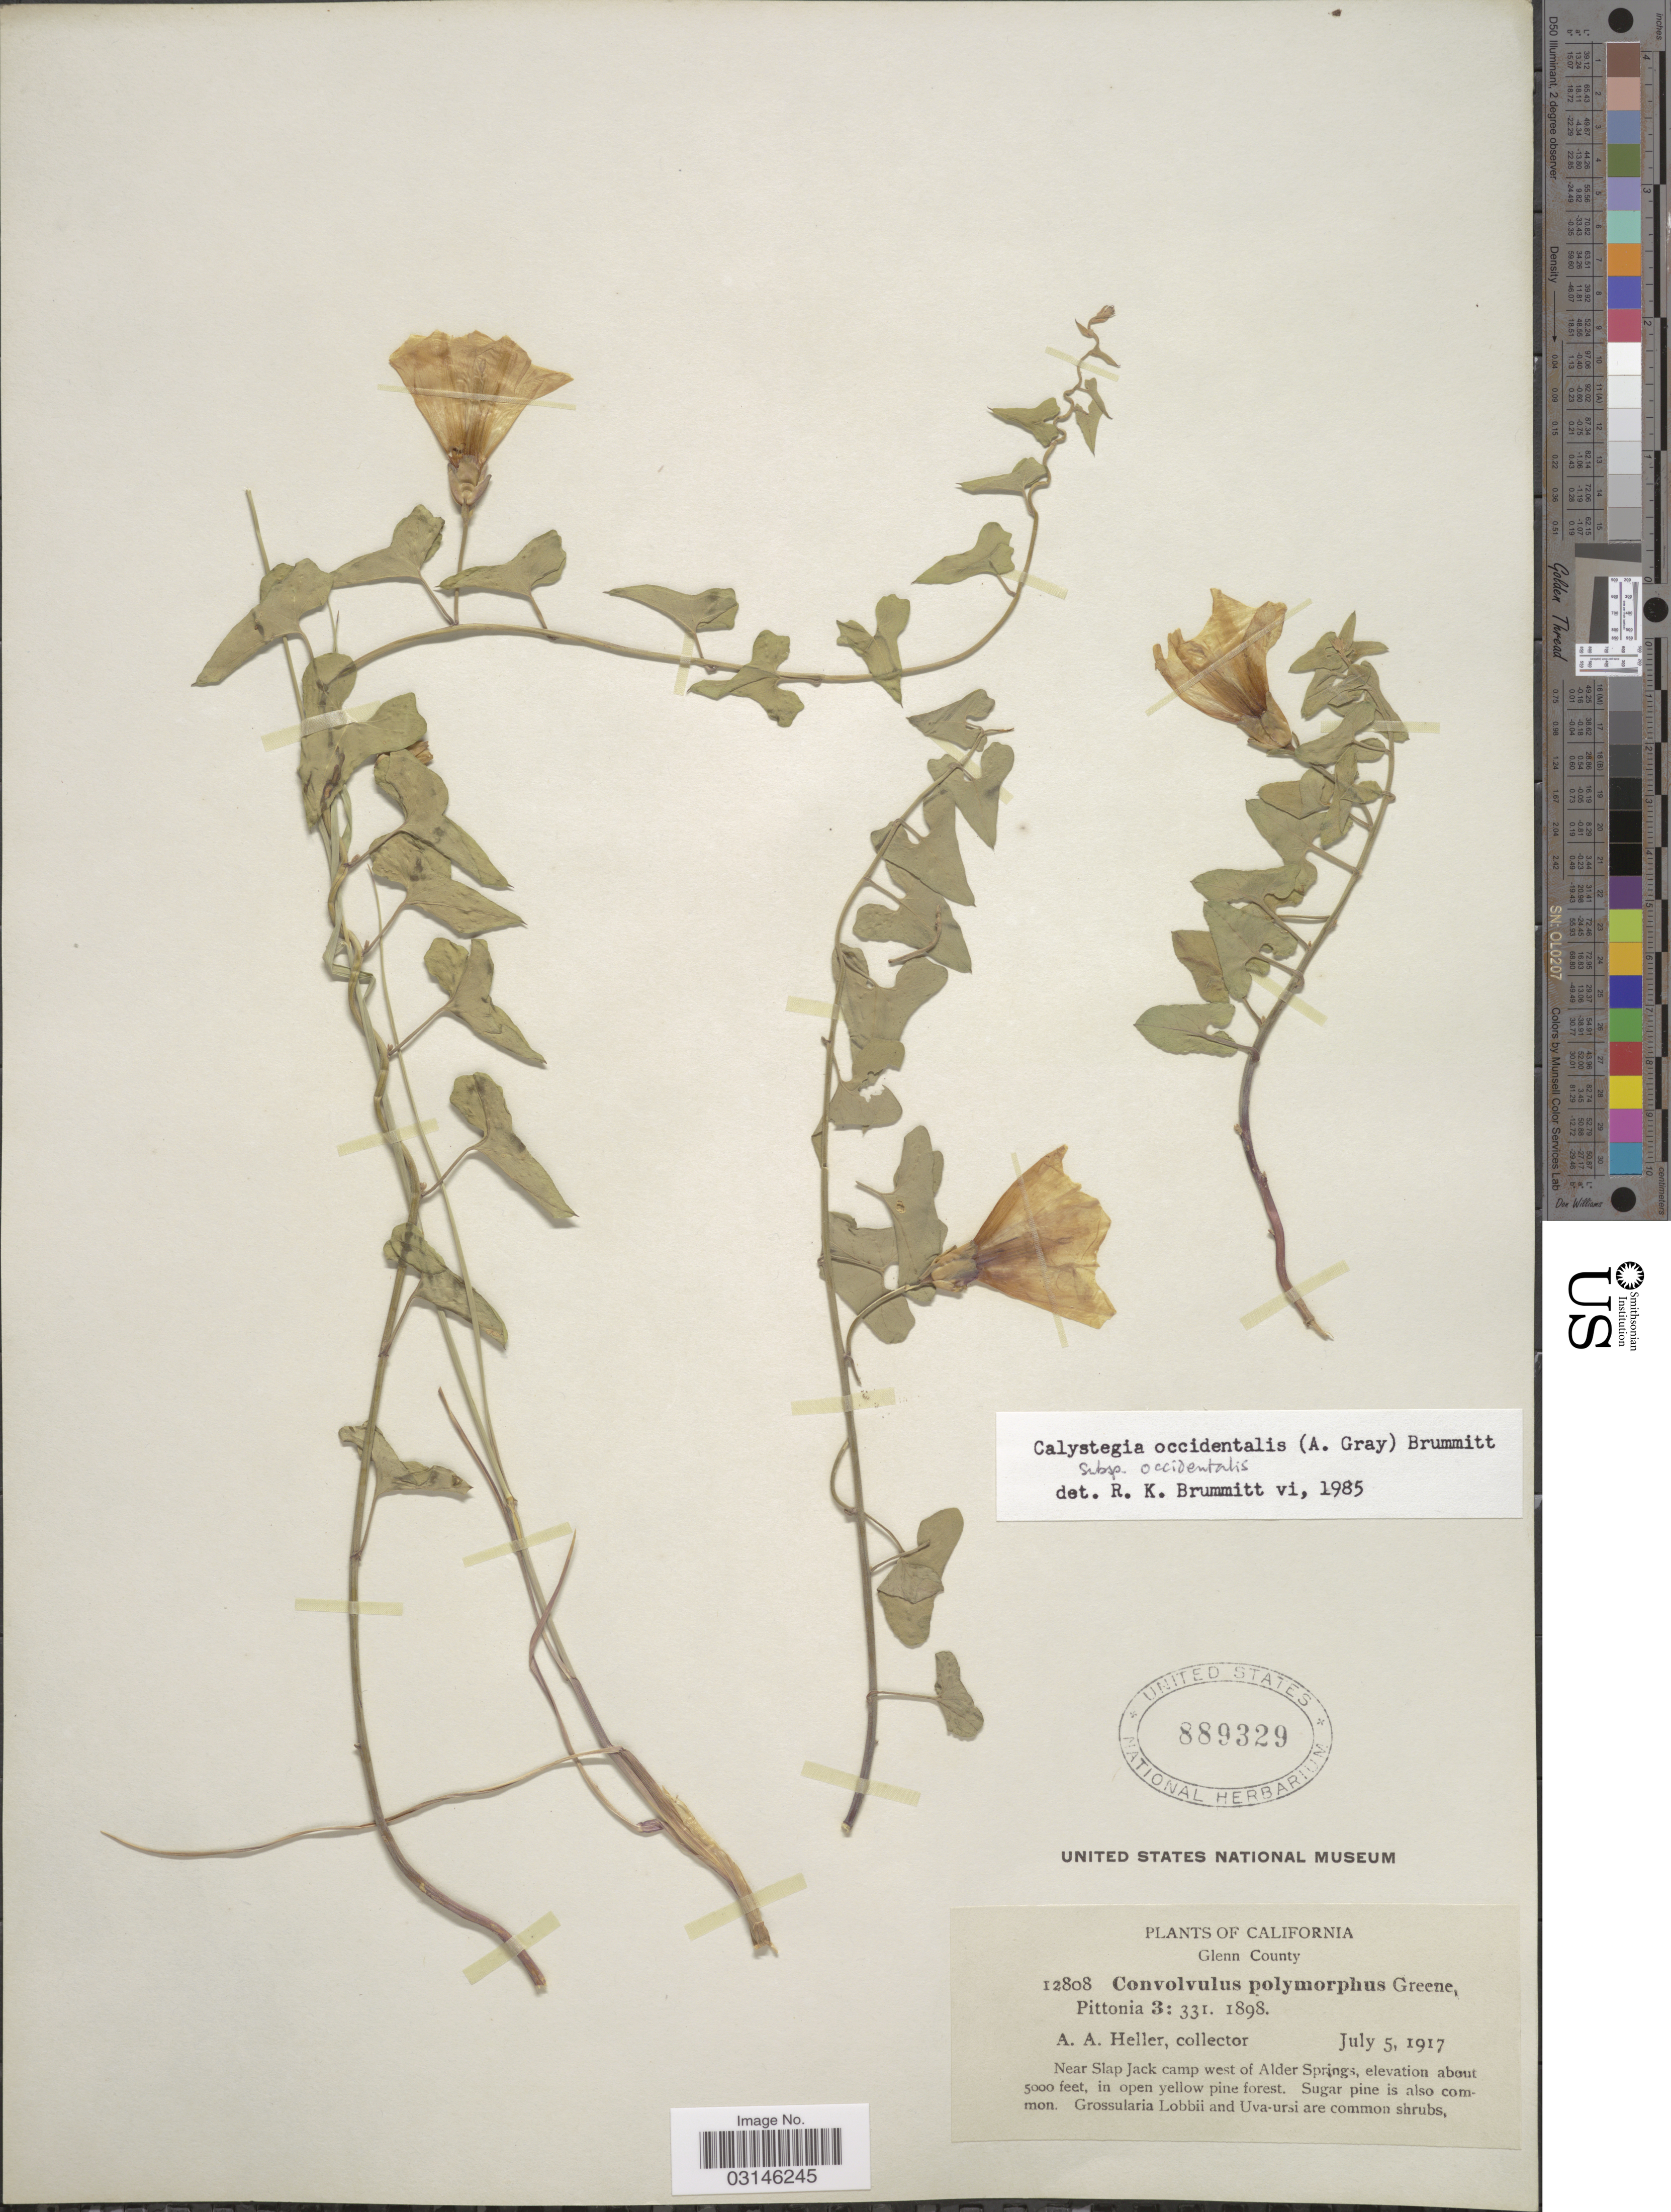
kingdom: Plantae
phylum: Tracheophyta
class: Magnoliopsida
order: Solanales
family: Convolvulaceae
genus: Calystegia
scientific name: Calystegia occidentalis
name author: (A. Gray) Brummitt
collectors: A. A. Heller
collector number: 12808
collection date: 1917-07-05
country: United States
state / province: California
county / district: Glenn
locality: Glenn County, Near Slap Jack camp west of Alder Springs.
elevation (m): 1524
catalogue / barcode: US 889329